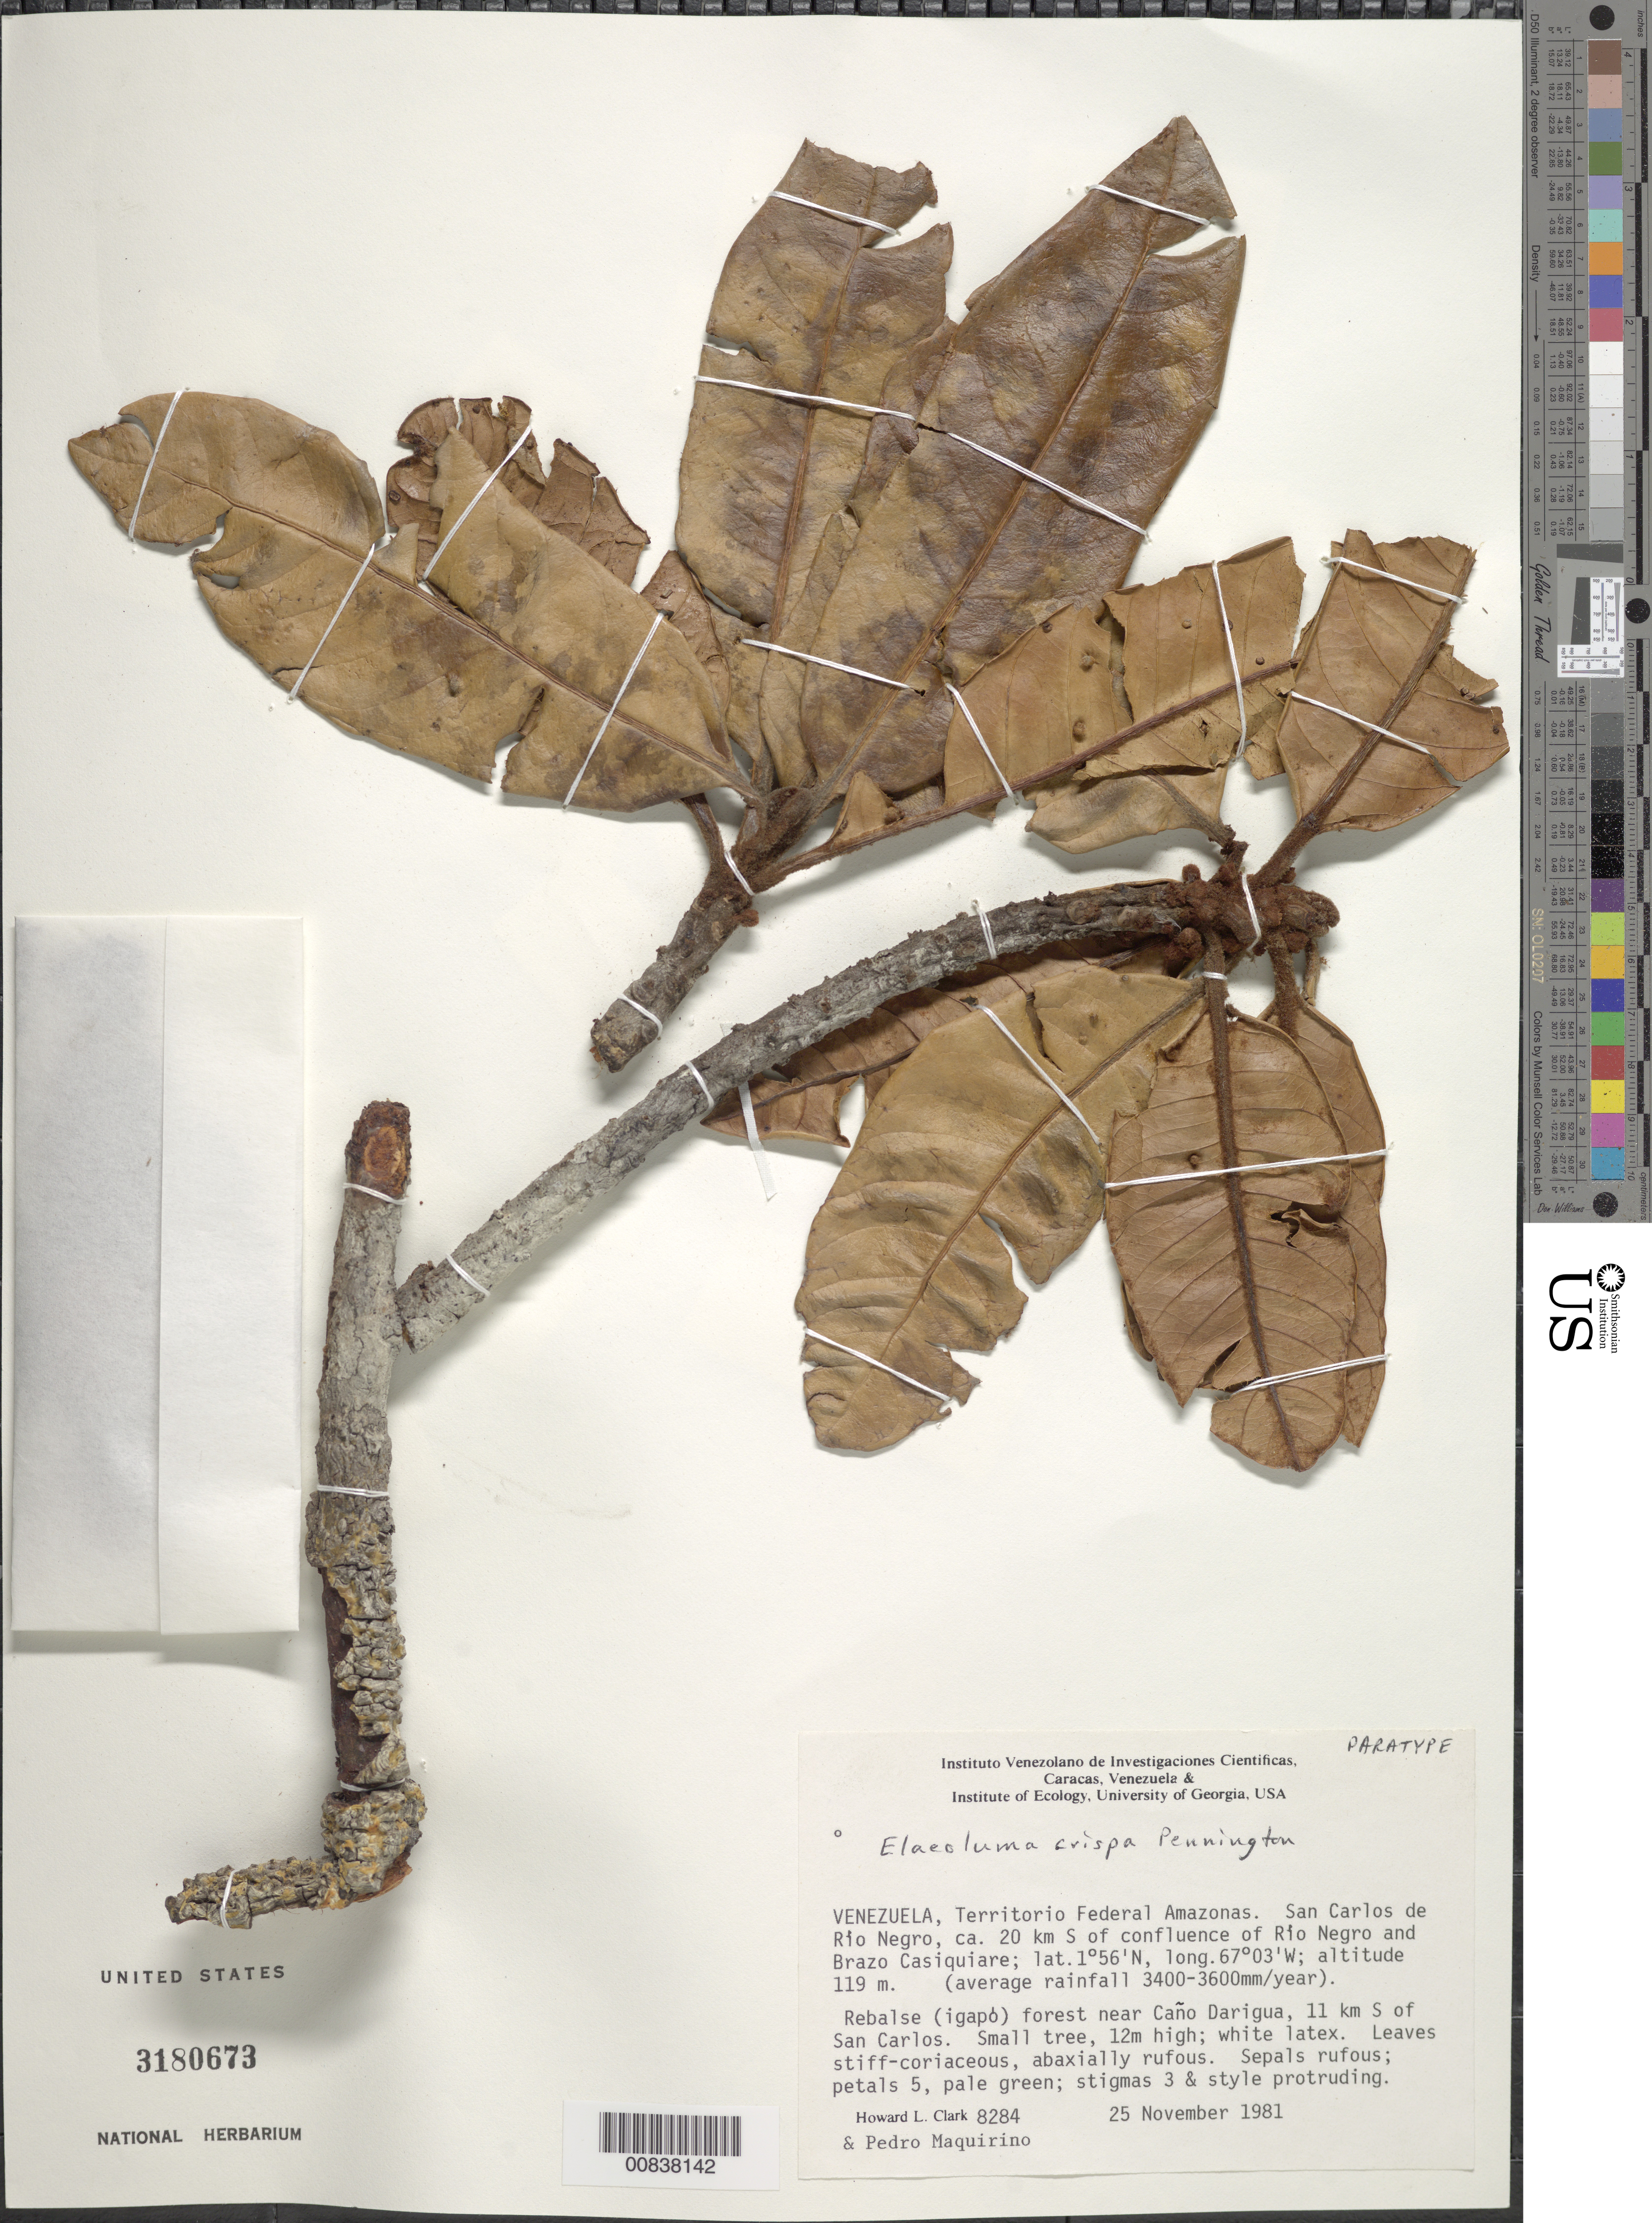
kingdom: Plantae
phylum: Tracheophyta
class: Magnoliopsida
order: Ericales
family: Sapotaceae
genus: Elaeoluma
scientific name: Elaeoluma crispa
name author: T.D. Penn.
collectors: H. L. Clark & P. Maquirino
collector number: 8284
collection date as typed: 25-Nov-81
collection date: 1981-11-25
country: Venezuela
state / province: Amazonas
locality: San Carlos de Río Negro, ca. 20 km S of confluence of Río Negro and Brazo Casiquiare; near Caño Darigua, 11 km S of San Carlos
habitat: Rebalse (igapo) forest, average rainfall 3400-3600mm/year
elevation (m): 119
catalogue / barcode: US 3180673